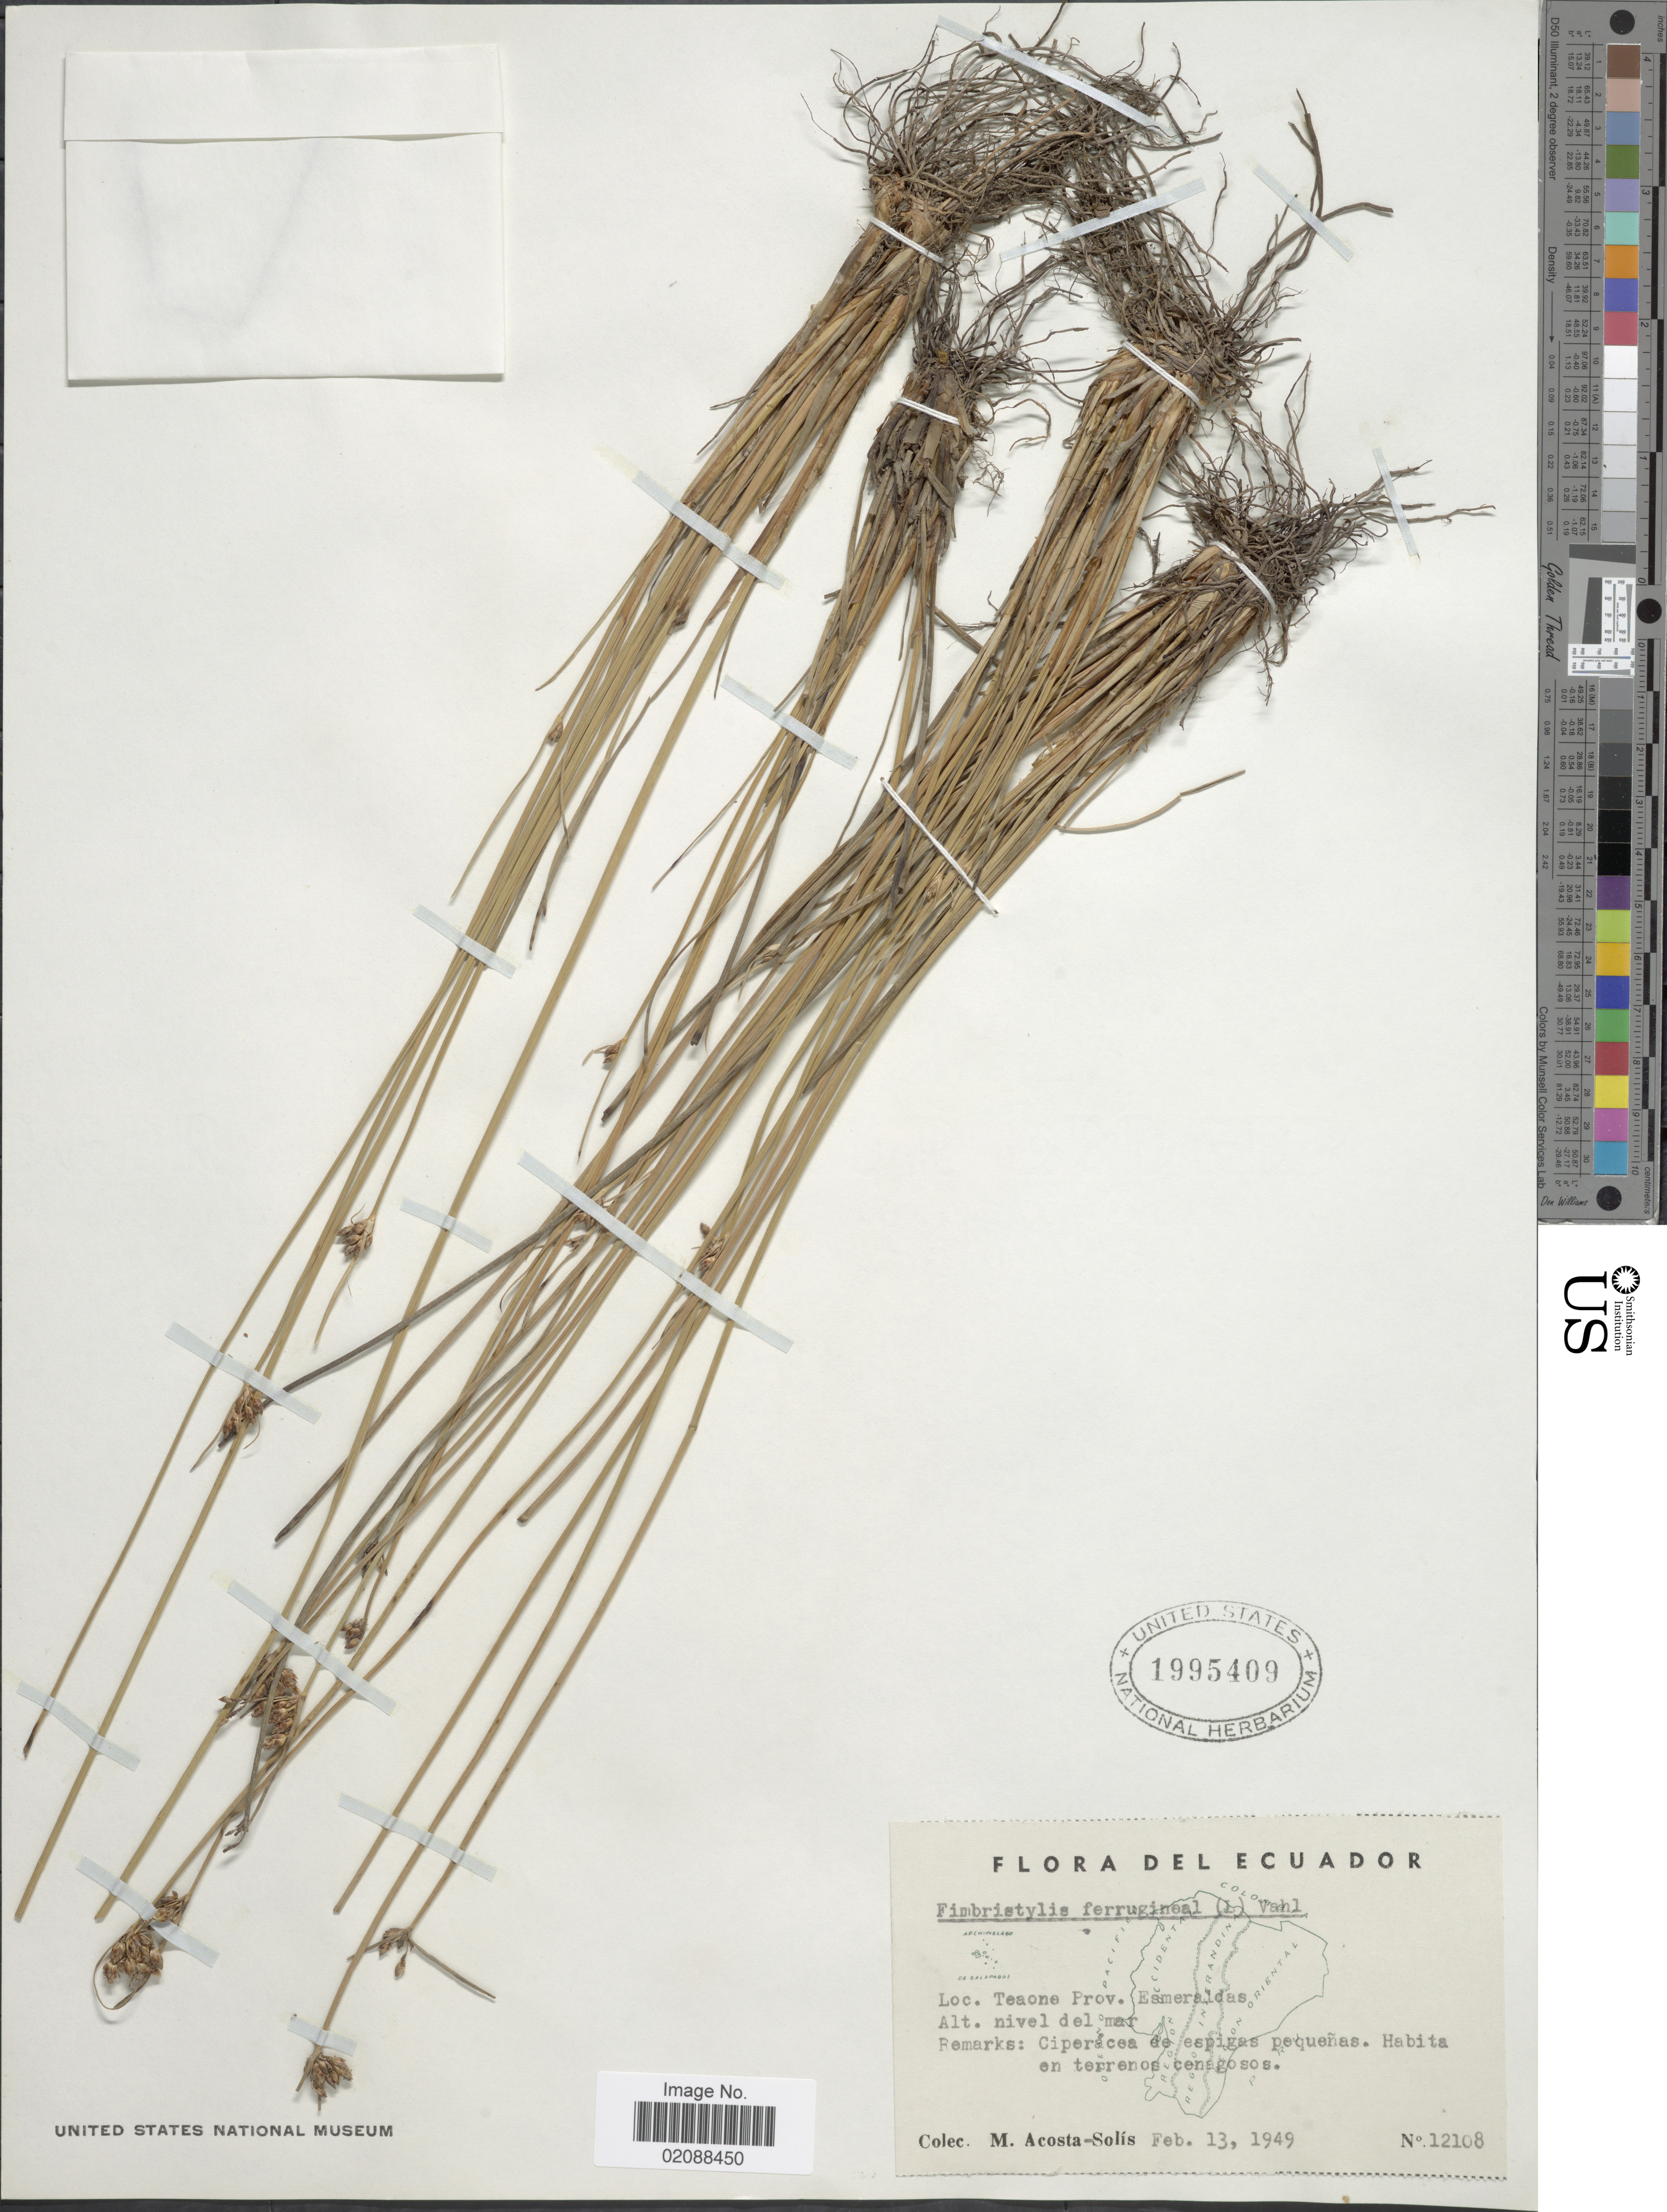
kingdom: Plantae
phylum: Tracheophyta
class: Liliopsida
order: Poales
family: Cyperaceae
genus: Fimbristylis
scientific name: Fimbristylis ferruginea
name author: (L.) Vahl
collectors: M. Acosta Solis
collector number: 12108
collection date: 1949-02-13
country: Ecuador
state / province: Esmeraldas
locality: Teaone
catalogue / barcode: US 1995409